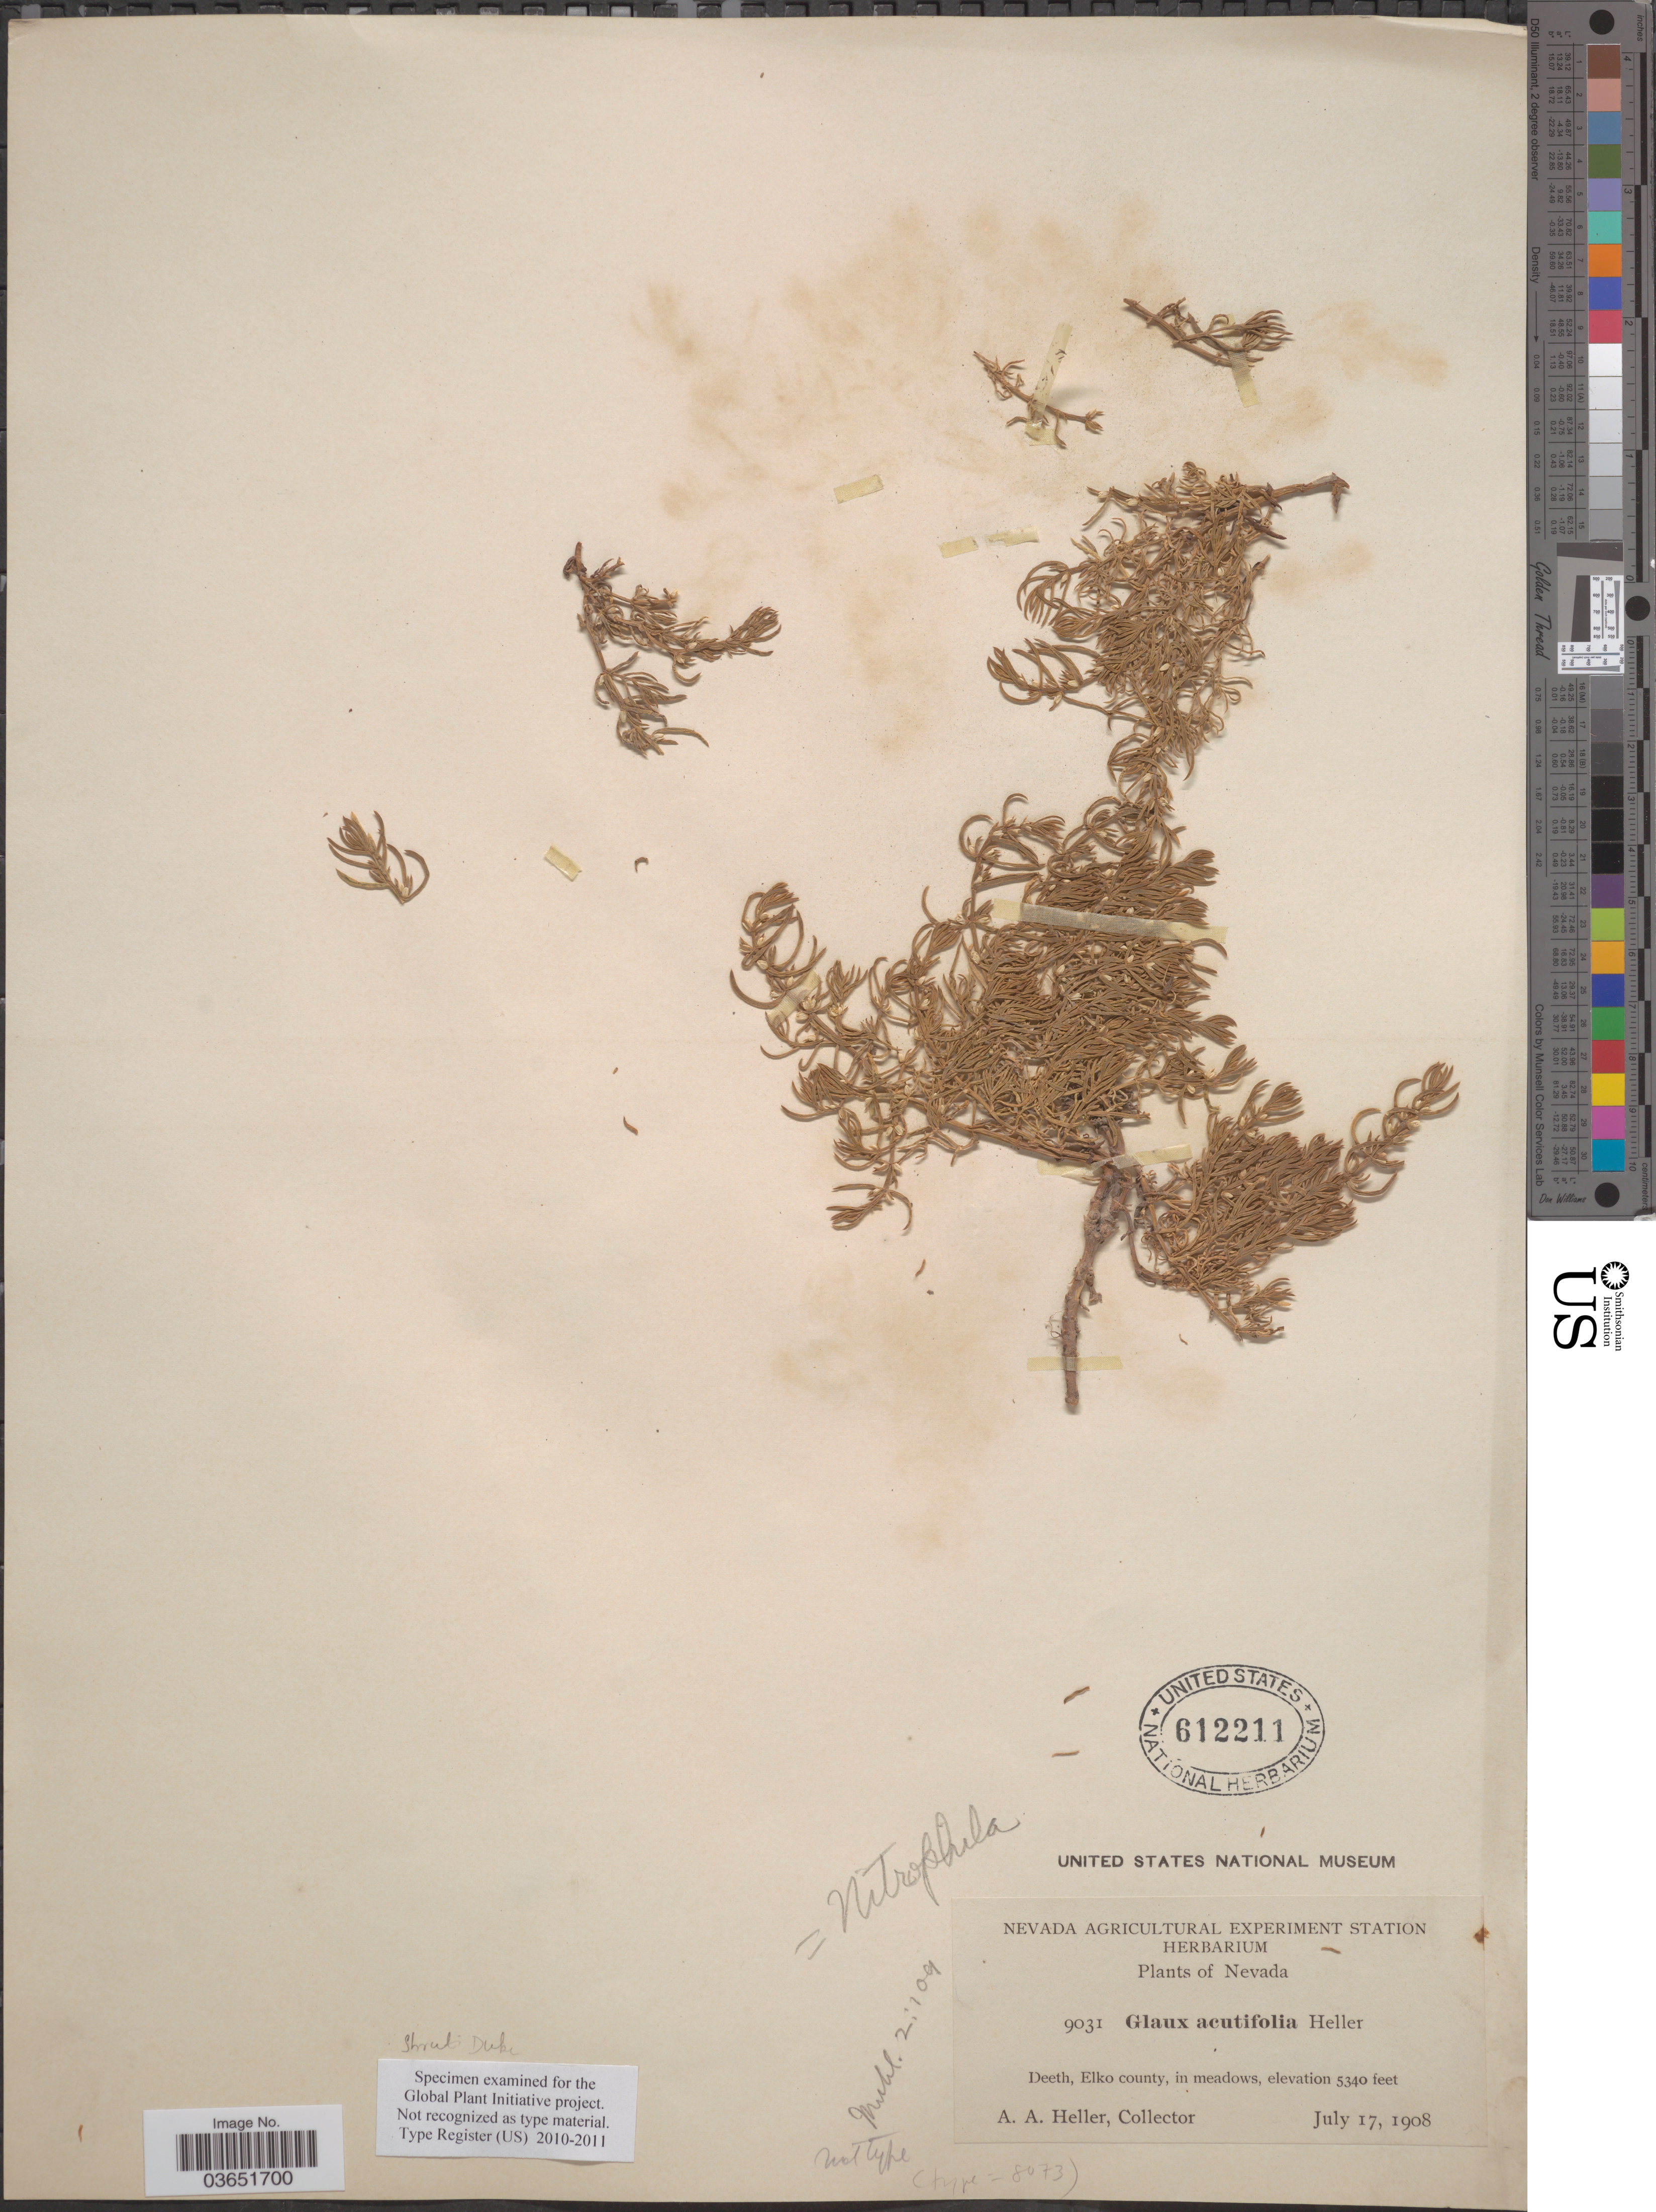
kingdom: Plantae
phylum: Tracheophyta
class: Magnoliopsida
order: Caryophyllales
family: Amaranthaceae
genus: Nitrophila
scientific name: Nitrophila occidentalis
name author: (Moq.) S. Watson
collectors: A. A. Heller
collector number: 9031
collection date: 1908-07-17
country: United States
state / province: Nevada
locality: Deeth, Elko county.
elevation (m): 1628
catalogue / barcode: US 612211